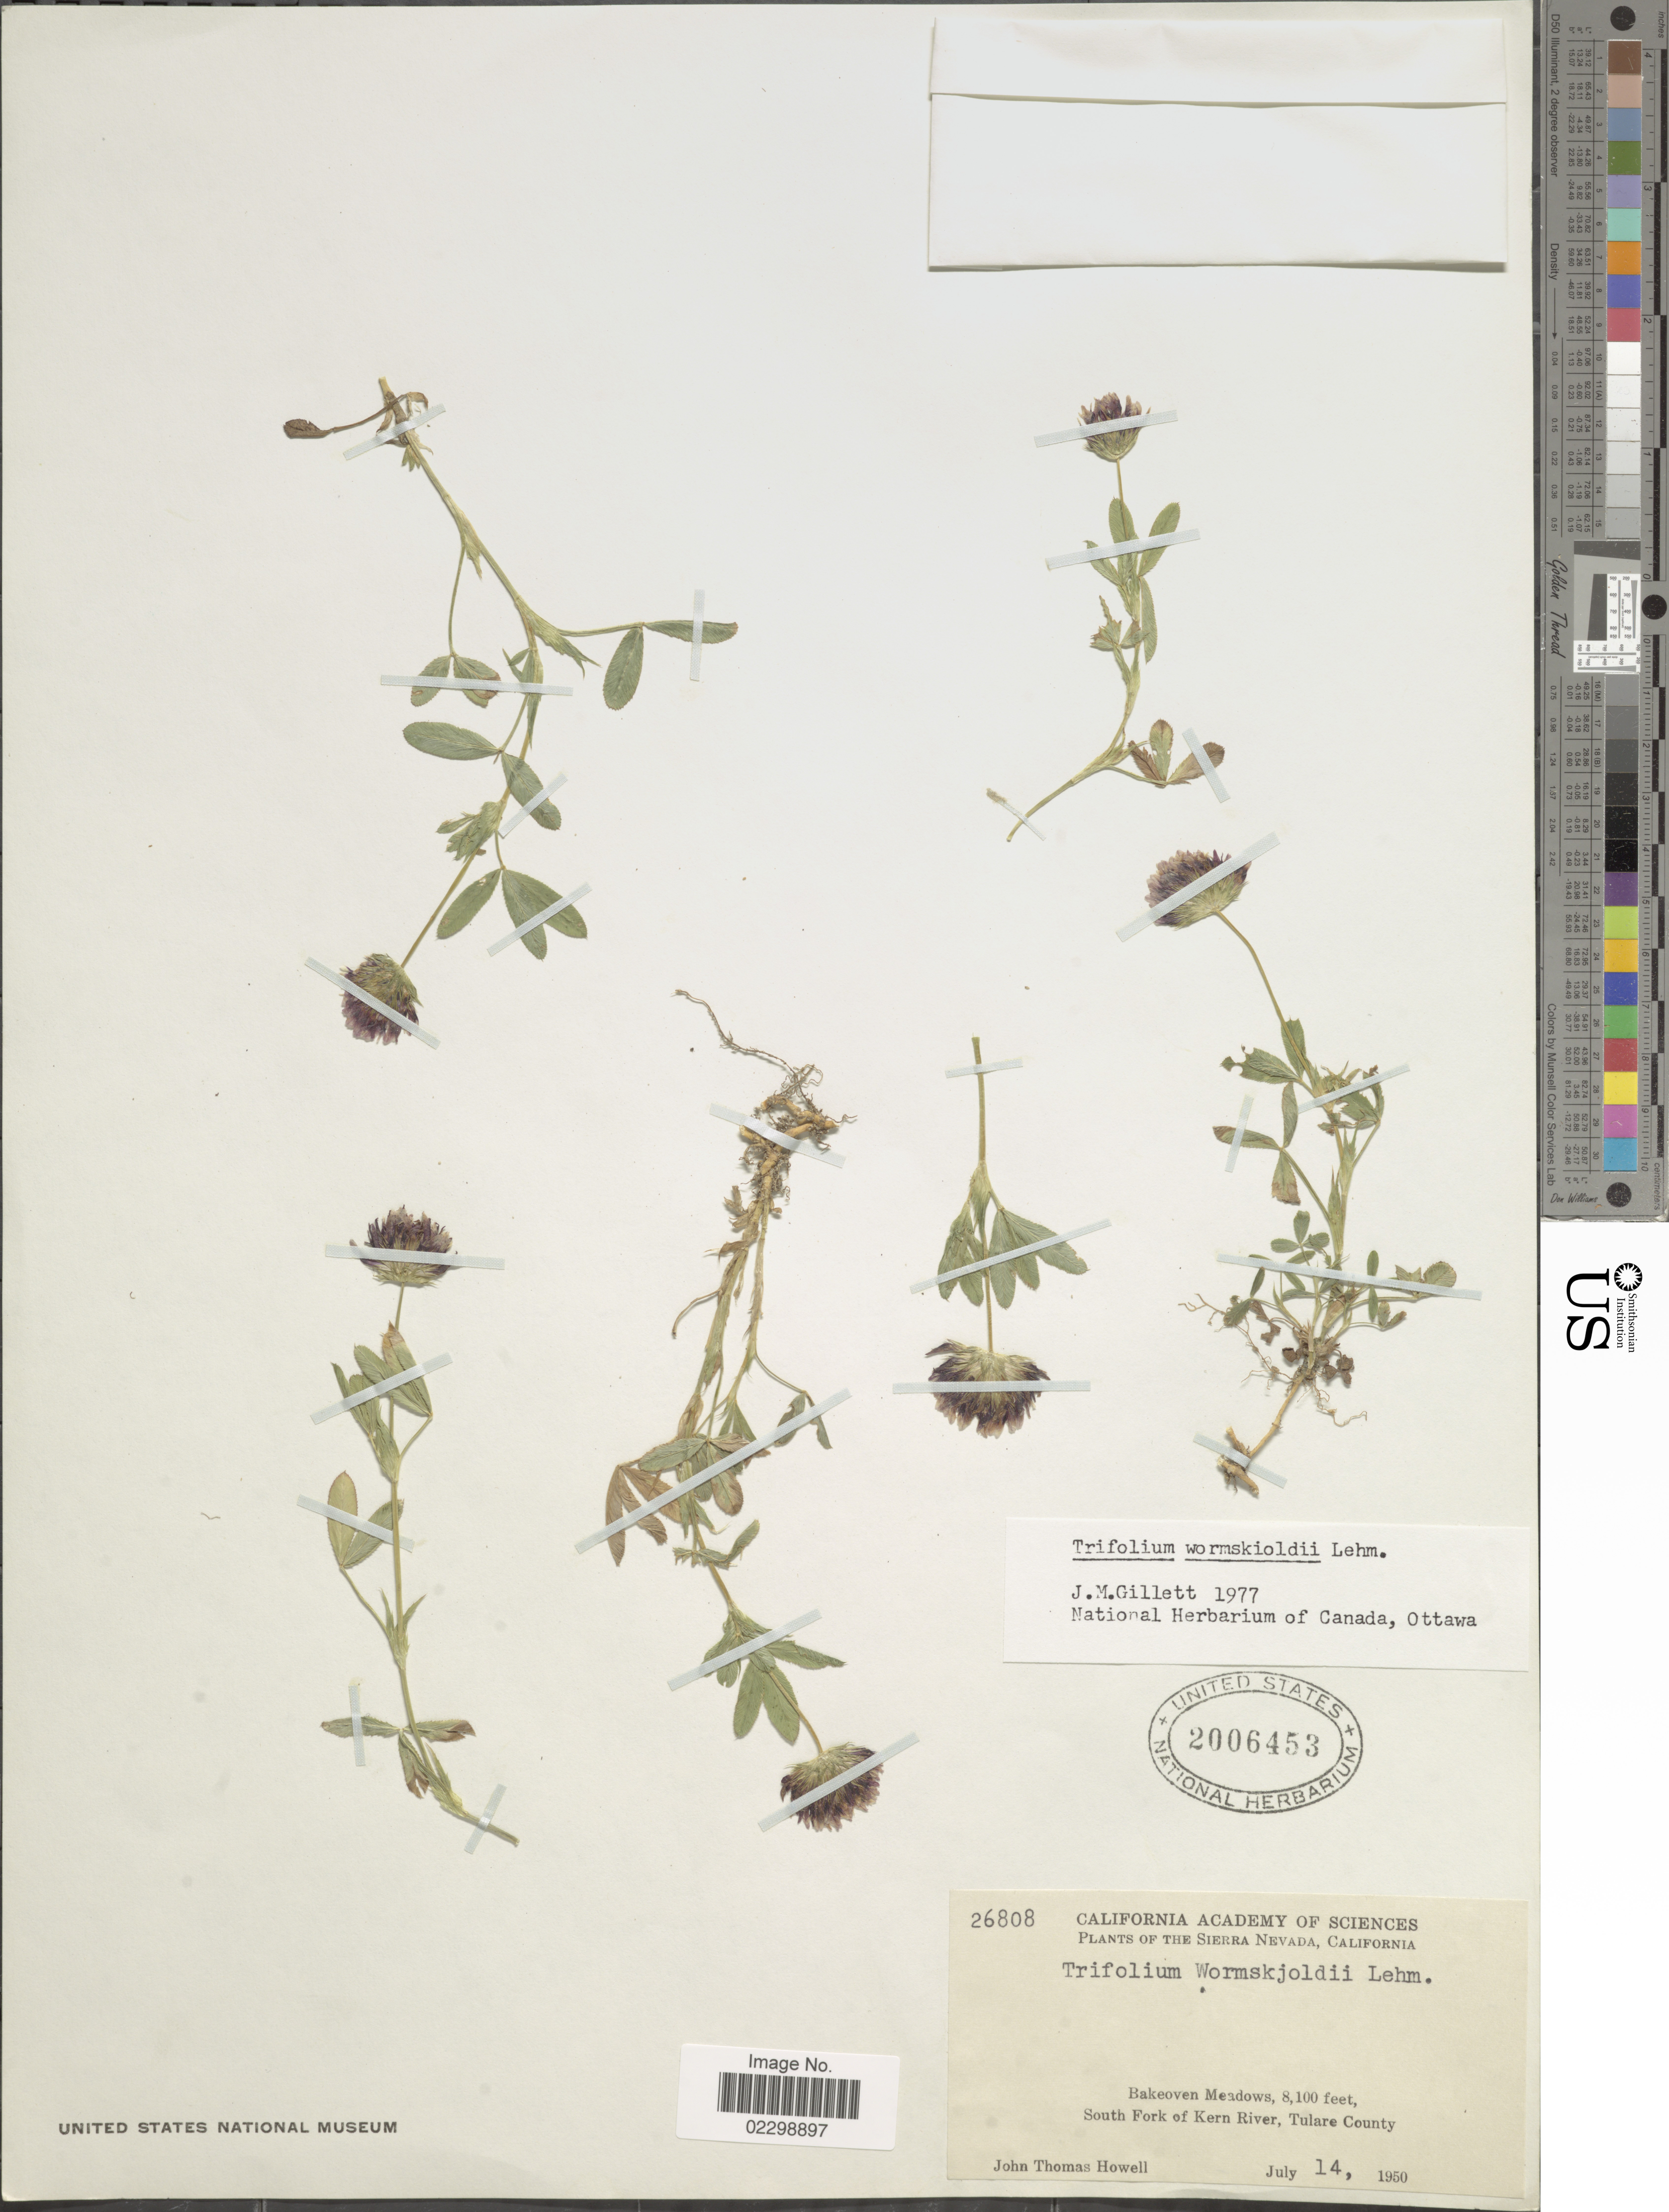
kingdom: Plantae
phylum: Tracheophyta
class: Magnoliopsida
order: Fabales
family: Fabaceae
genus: Trifolium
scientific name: Trifolium wormskioldii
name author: Lehm.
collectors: J. T. Howell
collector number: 26808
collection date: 1950-07-14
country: United States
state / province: California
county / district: Tulare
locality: Sierra Nevada, Bakeoven Meadows, South Fork of Kern River, Tulare County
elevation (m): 2469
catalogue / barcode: US 2006453